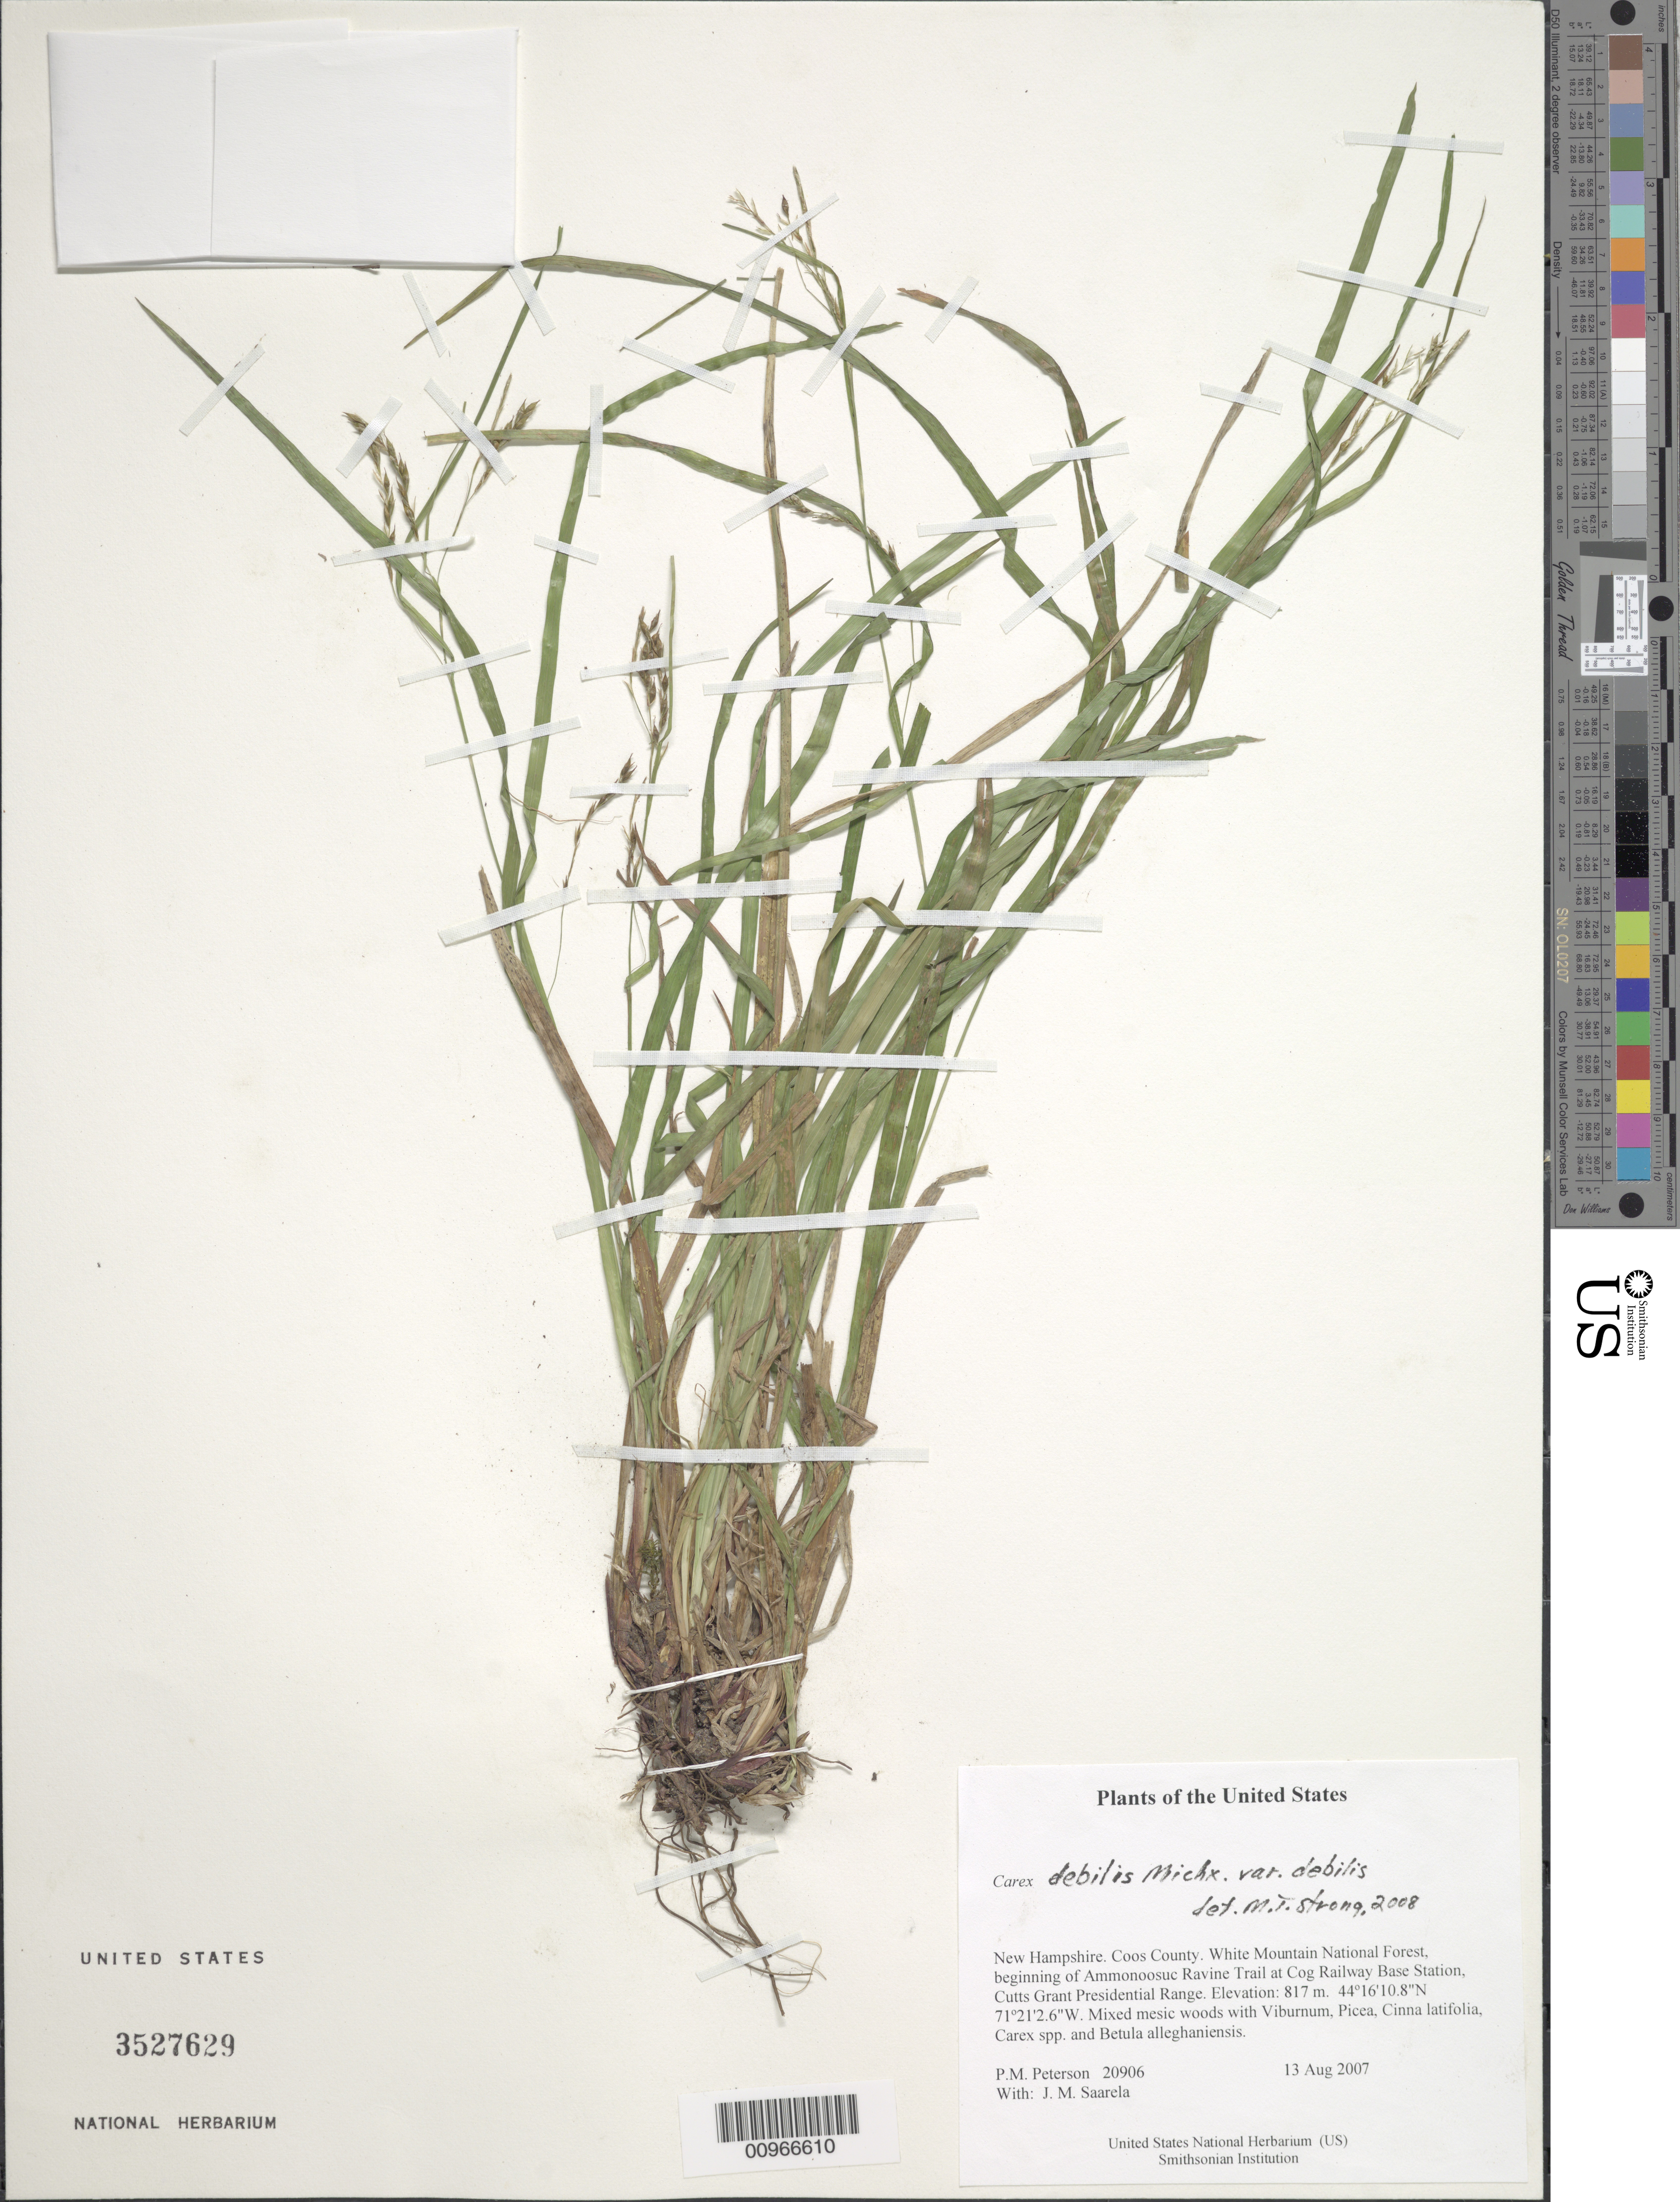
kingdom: Plantae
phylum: Tracheophyta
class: Liliopsida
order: Poales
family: Cyperaceae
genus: Carex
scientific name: Carex debilis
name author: Michx.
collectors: P. M. Peterson & J. Saarela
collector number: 20906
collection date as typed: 13 Aug 2007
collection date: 2007-08-13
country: United States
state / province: New Hampshire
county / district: Coos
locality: White Mountain National Forest, beginning of Ammonoosuc Ravine Trail at Cog Railway Base Station, Cutts Grant Presidential Range.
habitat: Mixed mesic woods with Viburnum, Picea, Cinna latifolia, Carex spp. and Betula alleghaniensis.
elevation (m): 817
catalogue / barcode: US 3527629